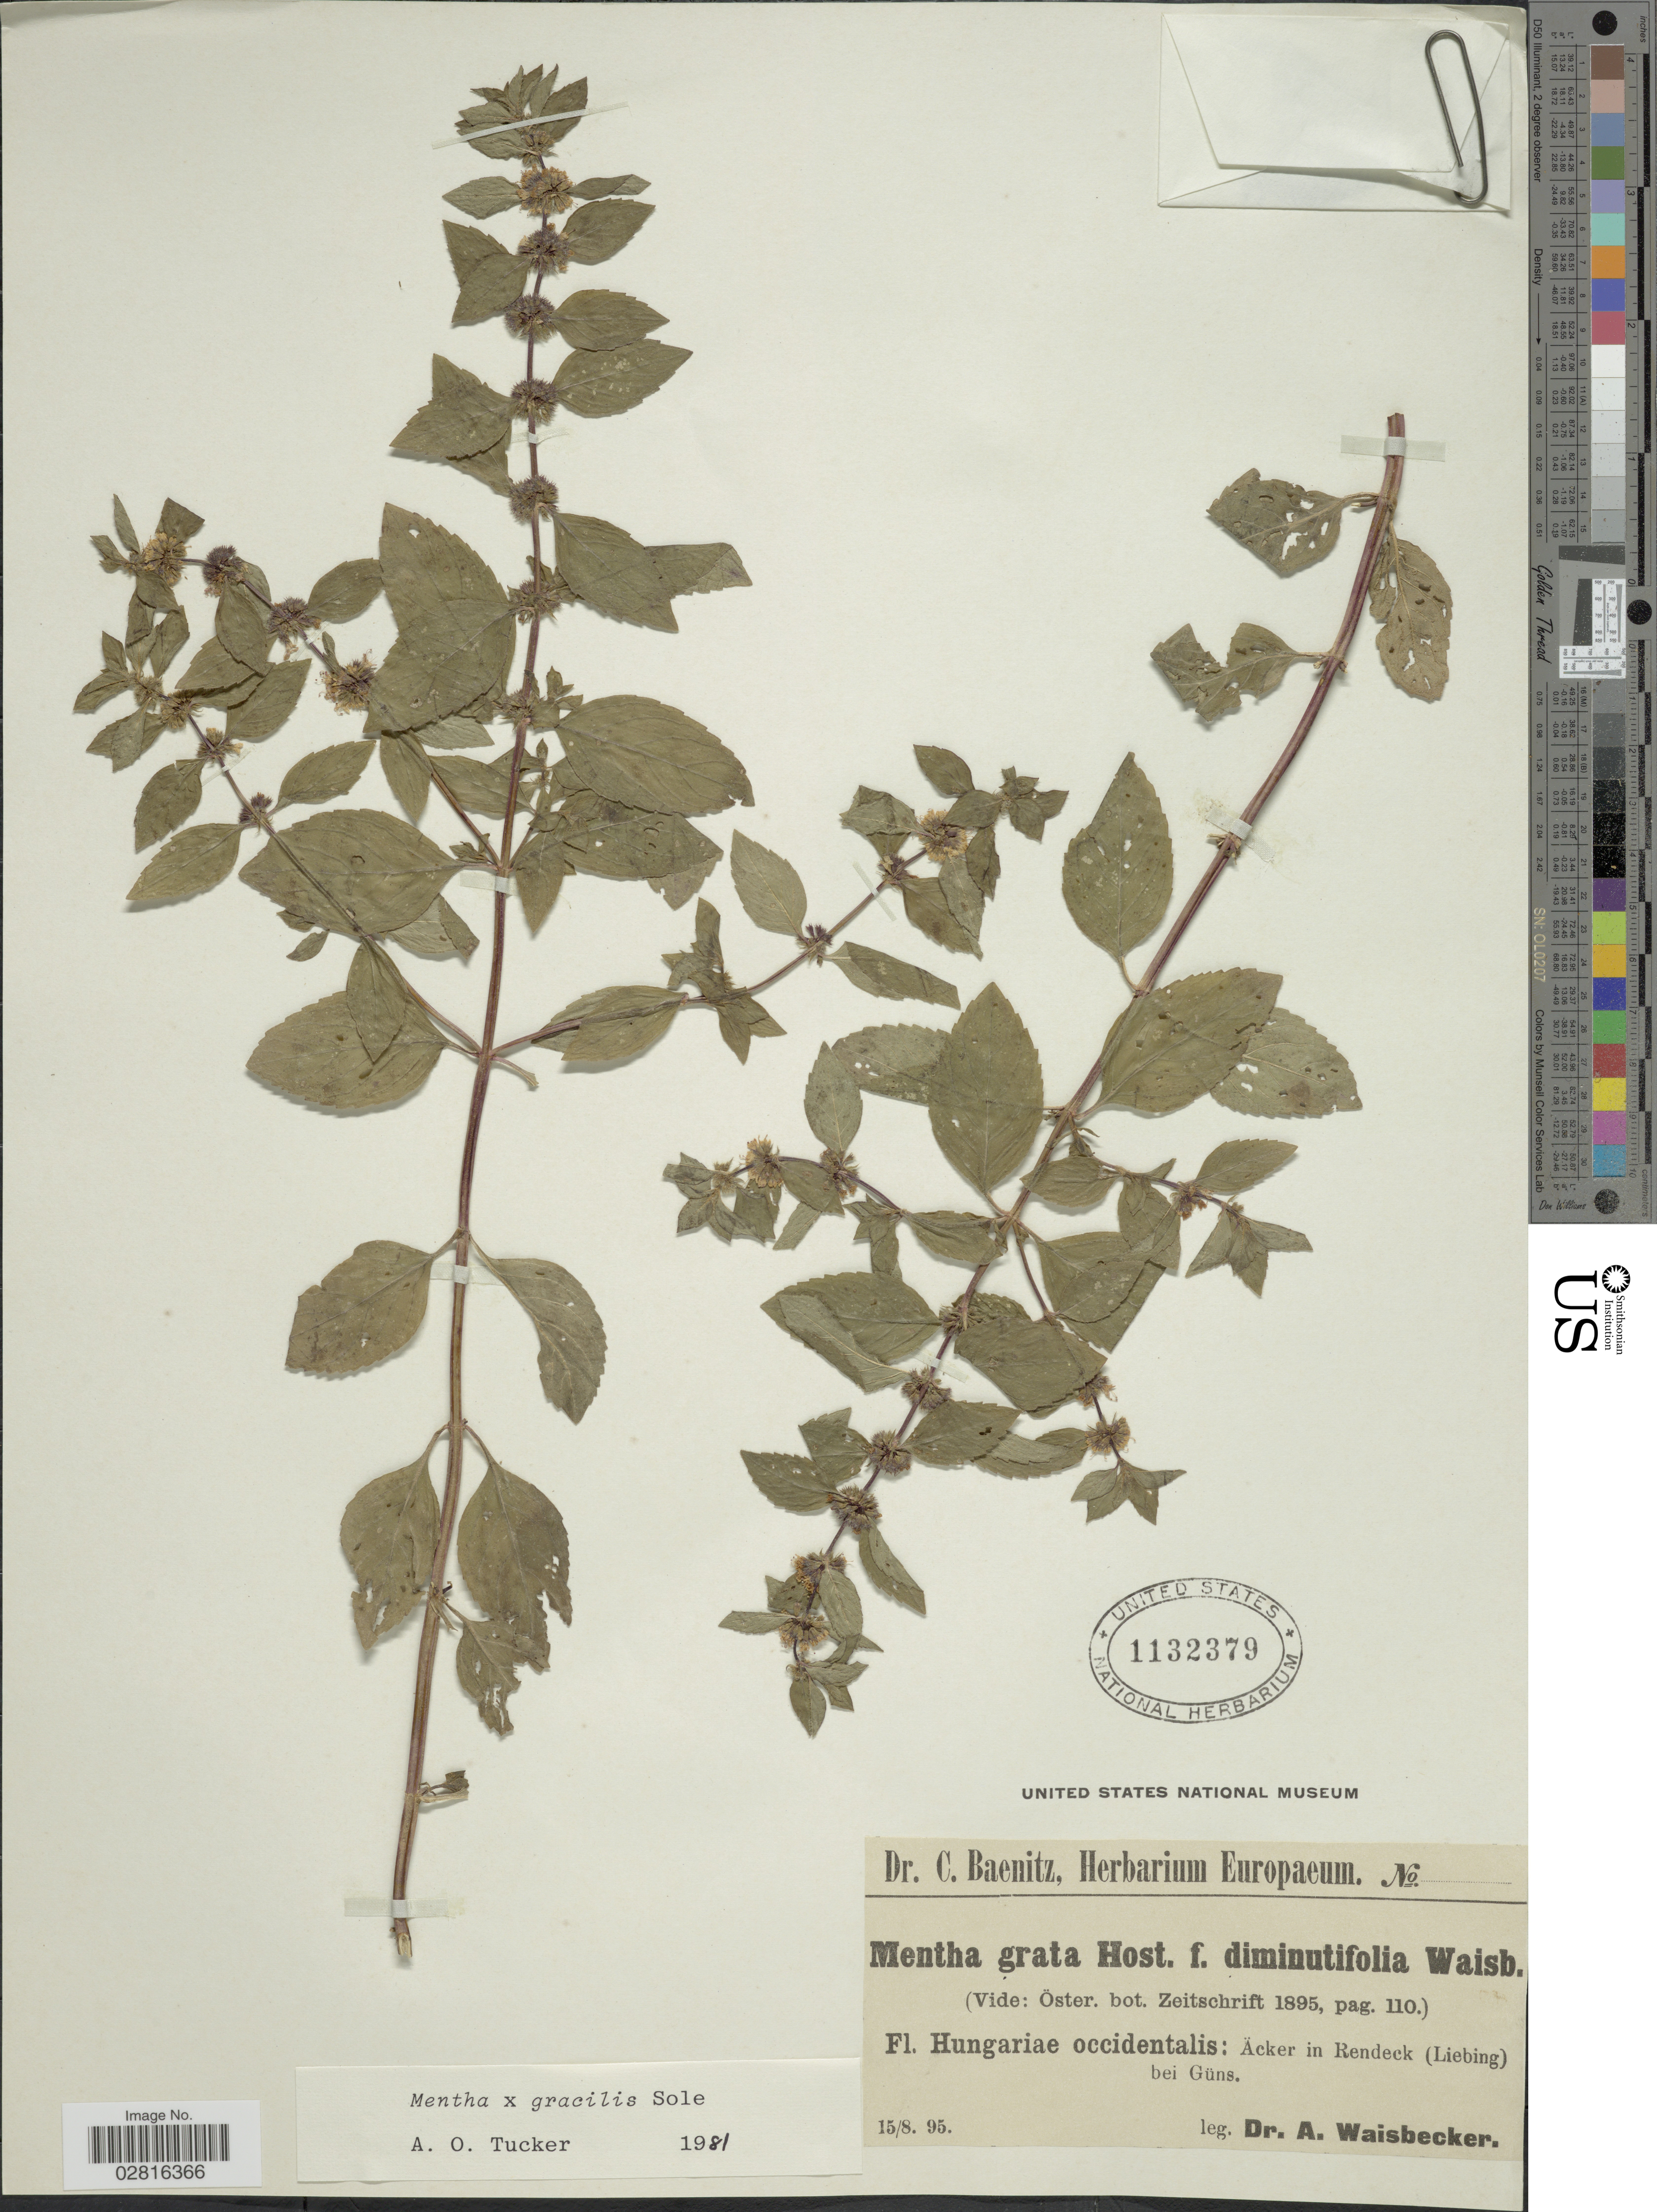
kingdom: Plantae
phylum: Tracheophyta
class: Magnoliopsida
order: Lamiales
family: Lamiaceae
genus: Mentha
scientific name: Mentha x gracilis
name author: Sole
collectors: A. Waisbecker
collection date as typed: Transcribed d/m/y: 15/8/95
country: Hungary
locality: Hungariae occidentalis: Acker in Rendeck (Liebing) bei Güns.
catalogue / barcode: US 1132379